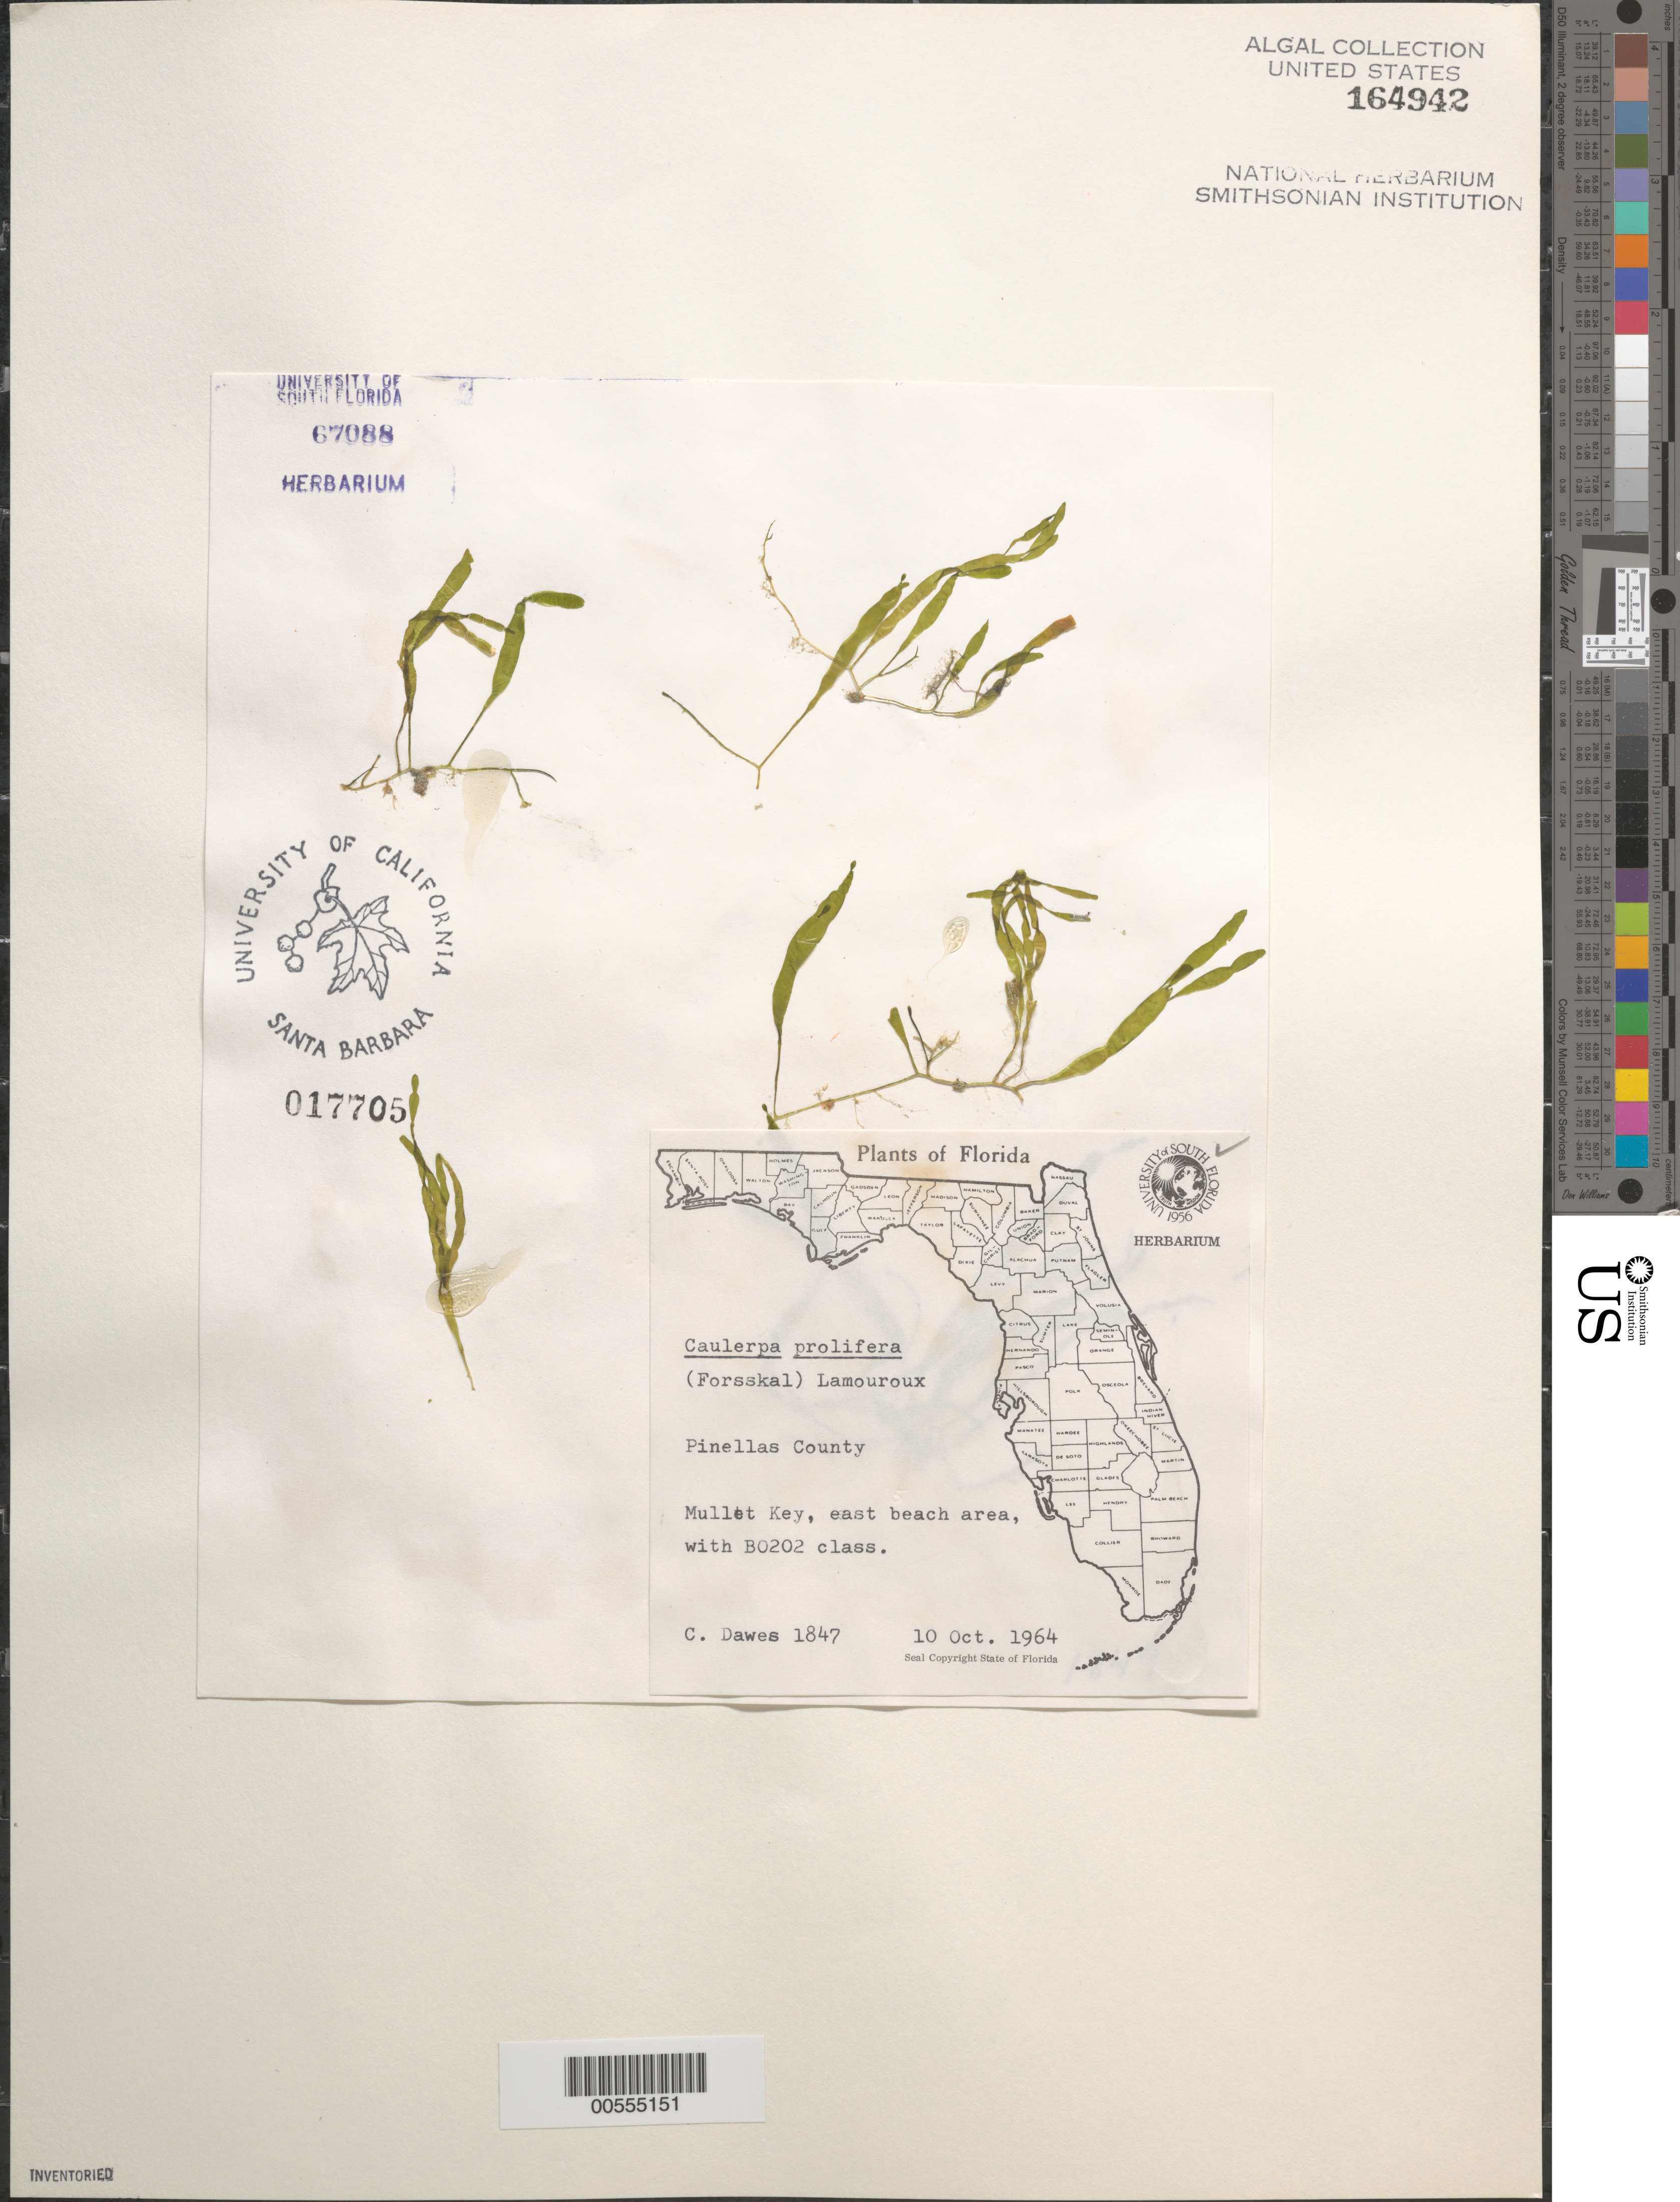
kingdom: Plantae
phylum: Chlorophyta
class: Ulvophyceae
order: Bryopsidales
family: Caulerpaceae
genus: Caulerpa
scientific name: Caulerpa prolifera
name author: (Forssk.) J.V.Lamouroux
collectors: C. Dawes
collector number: Cjd 1847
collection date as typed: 10 Oct 1964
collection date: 1964-10-10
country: United States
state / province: Florida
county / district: Pinellas County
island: Mullet Key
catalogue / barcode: US 164942